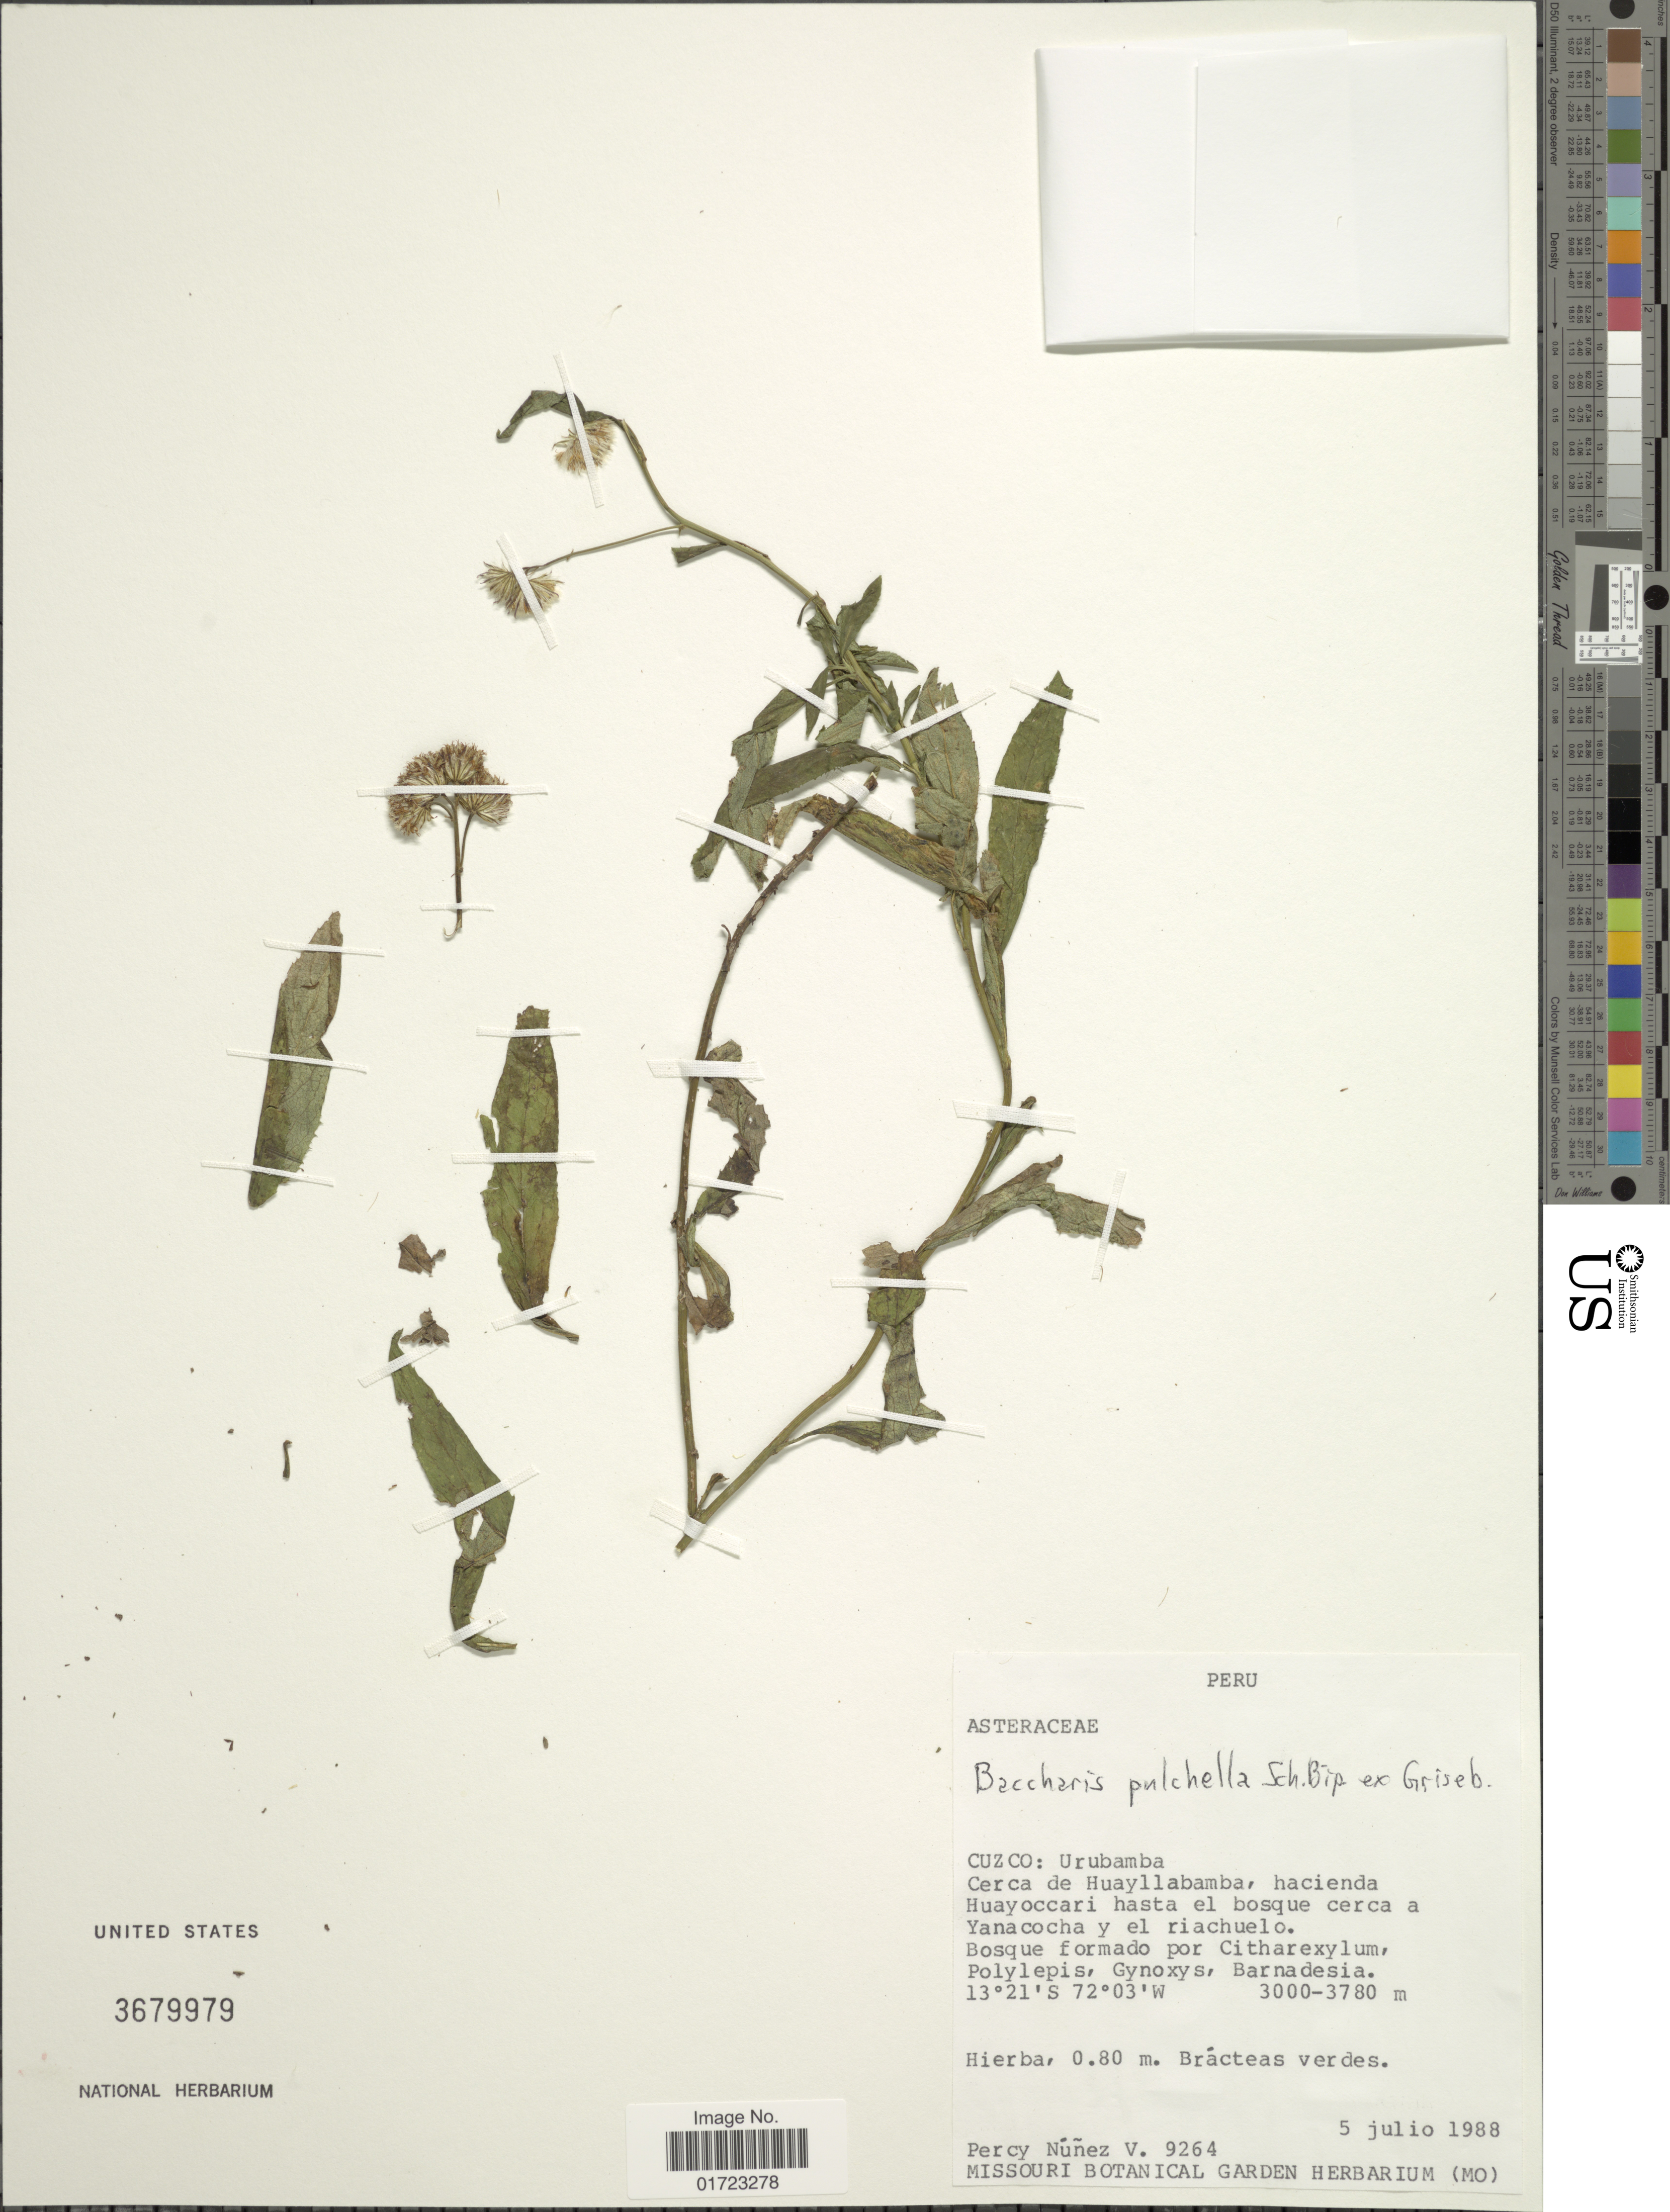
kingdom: Plantae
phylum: Tracheophyta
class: Magnoliopsida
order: Asterales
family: Asteraceae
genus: Baccharis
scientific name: Baccharis pulchella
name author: Sch. Bip. ex Griseb.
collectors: P. Nuñez V.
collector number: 9264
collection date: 1988-07-05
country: Peru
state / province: Cusco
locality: Urumbamba, Cerca de Huayllabamba, hacienda Huayoccari hasta el bosque cerca a Yanacocha y el riachuelo.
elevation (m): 3000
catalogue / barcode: US 3679979